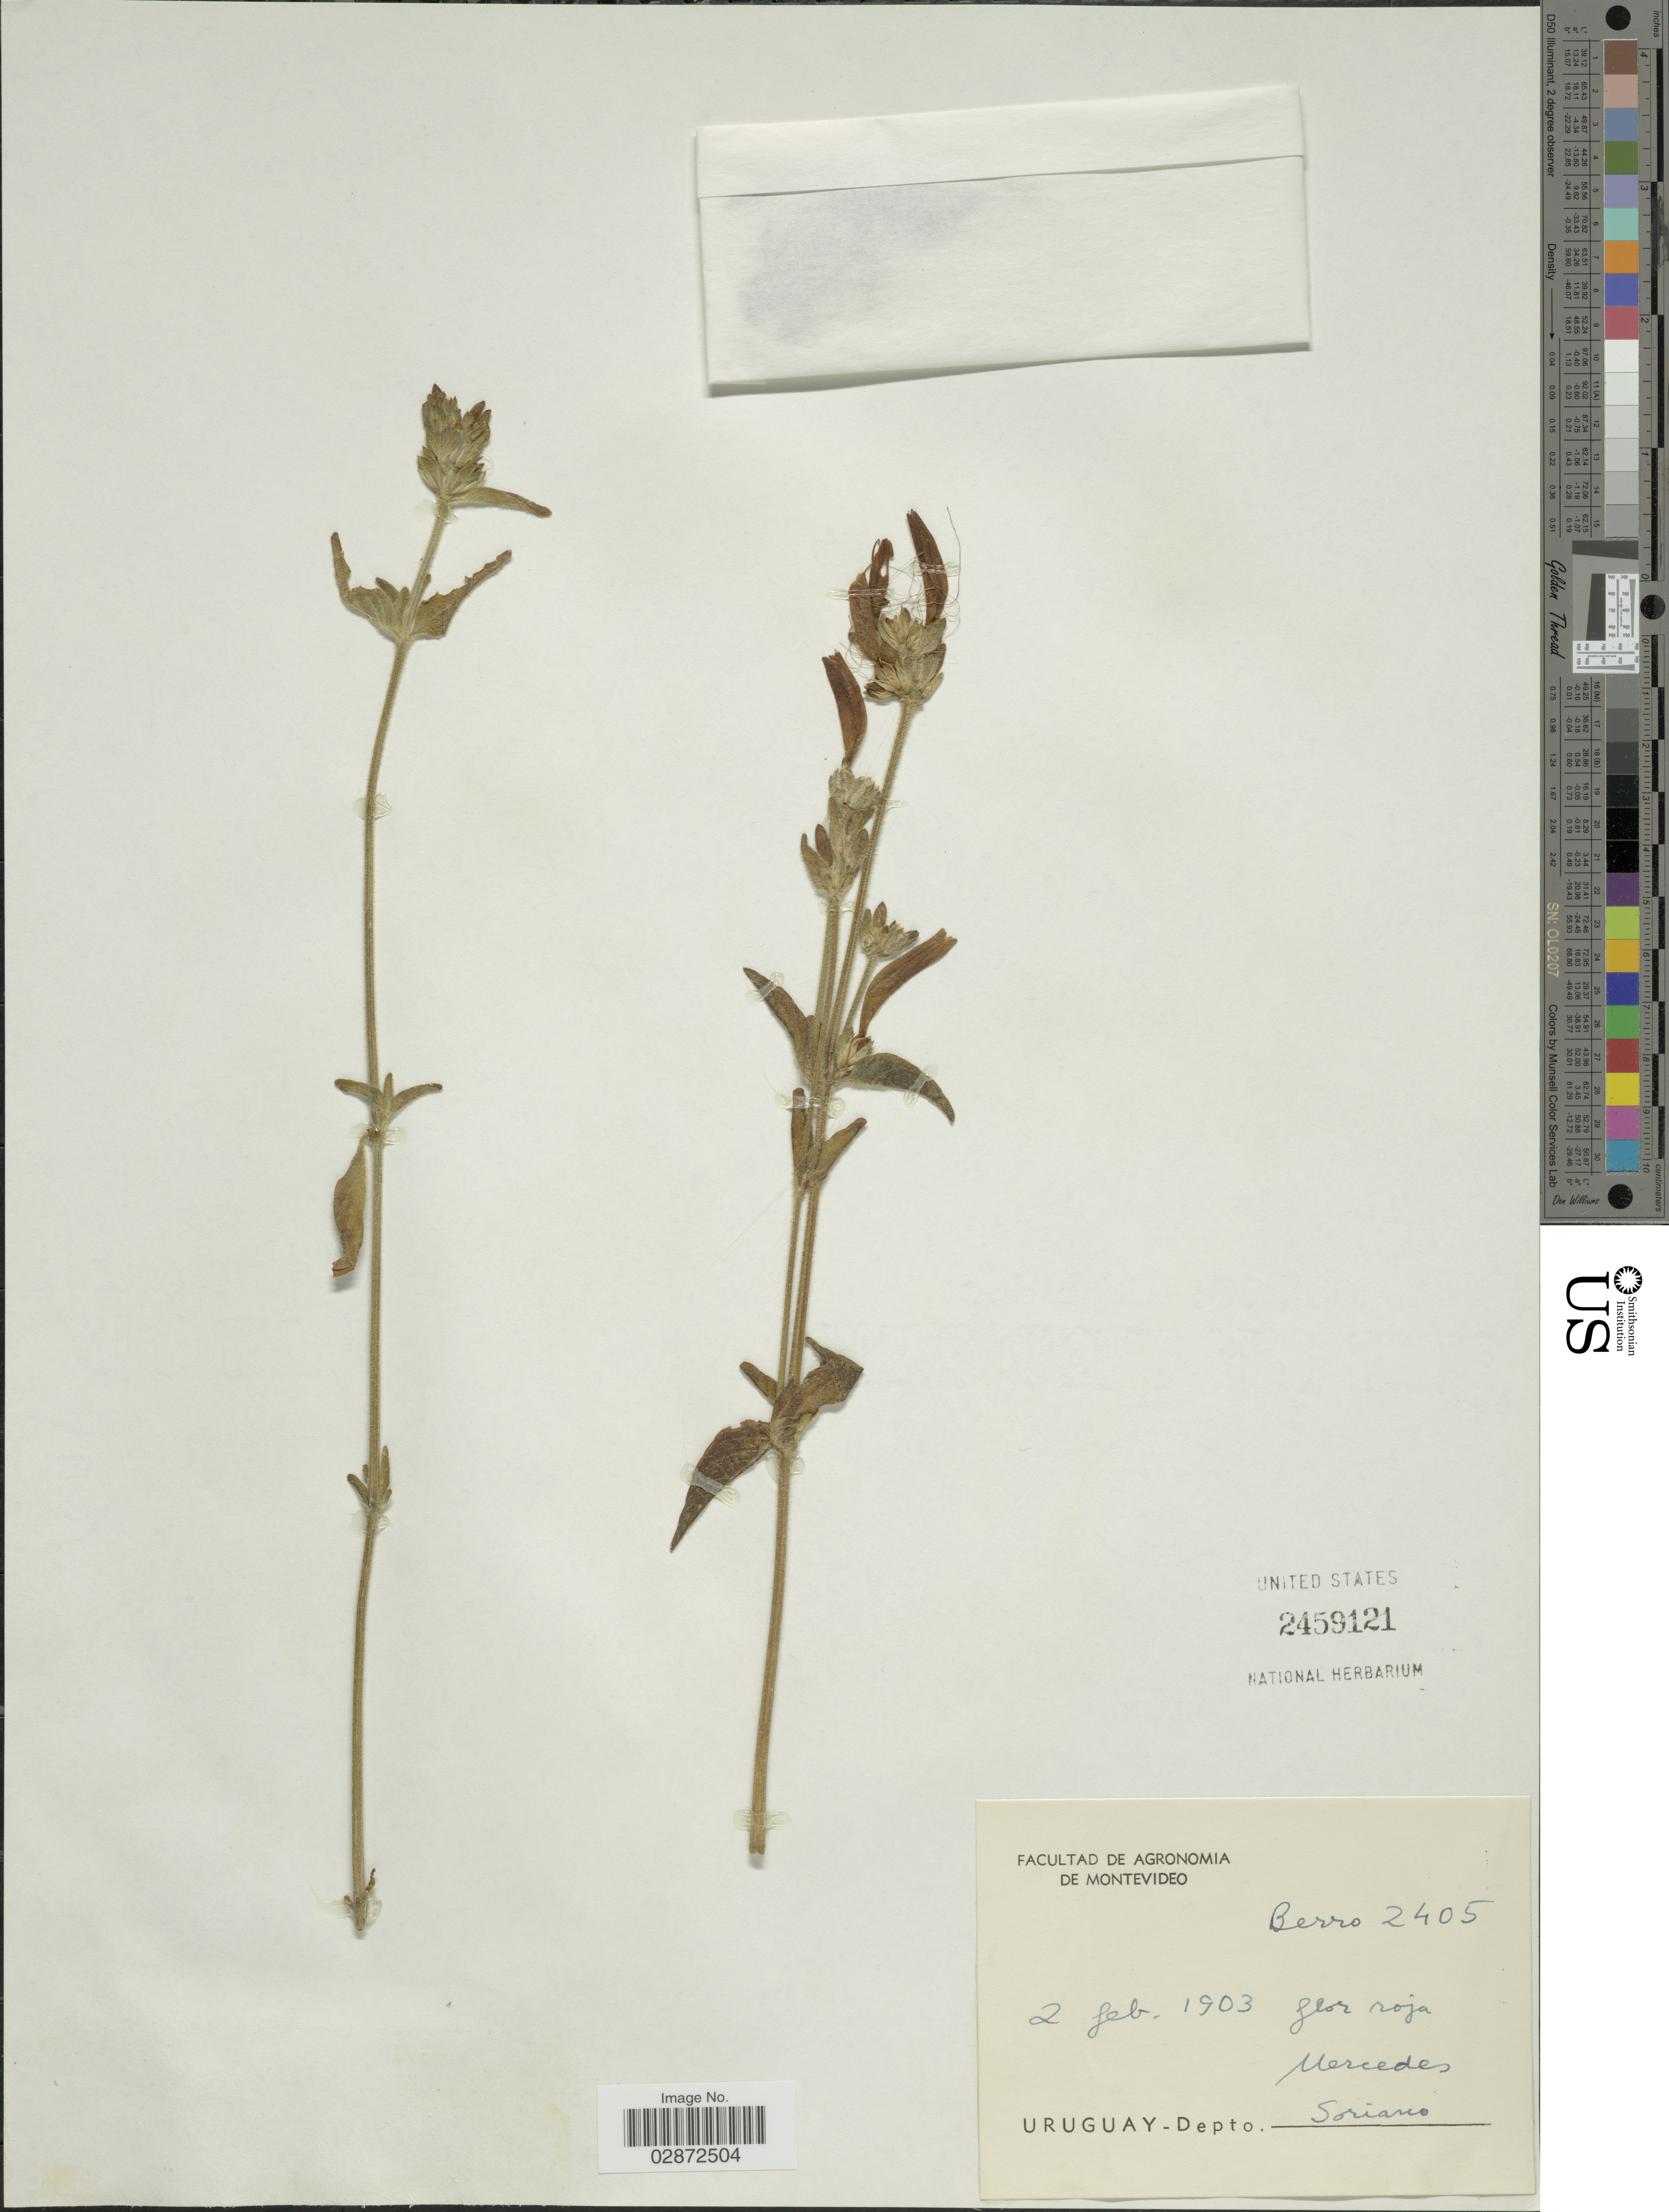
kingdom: Plantae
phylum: Tracheophyta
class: Magnoliopsida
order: Lamiales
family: Acanthaceae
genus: Dicliptera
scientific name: Dicliptera suberecta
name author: (André) Bremek.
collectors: Berro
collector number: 2405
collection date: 1903-02-02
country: Uruguay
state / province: Soriano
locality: Mercedes, Depto. Soriano.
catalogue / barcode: US 2459121